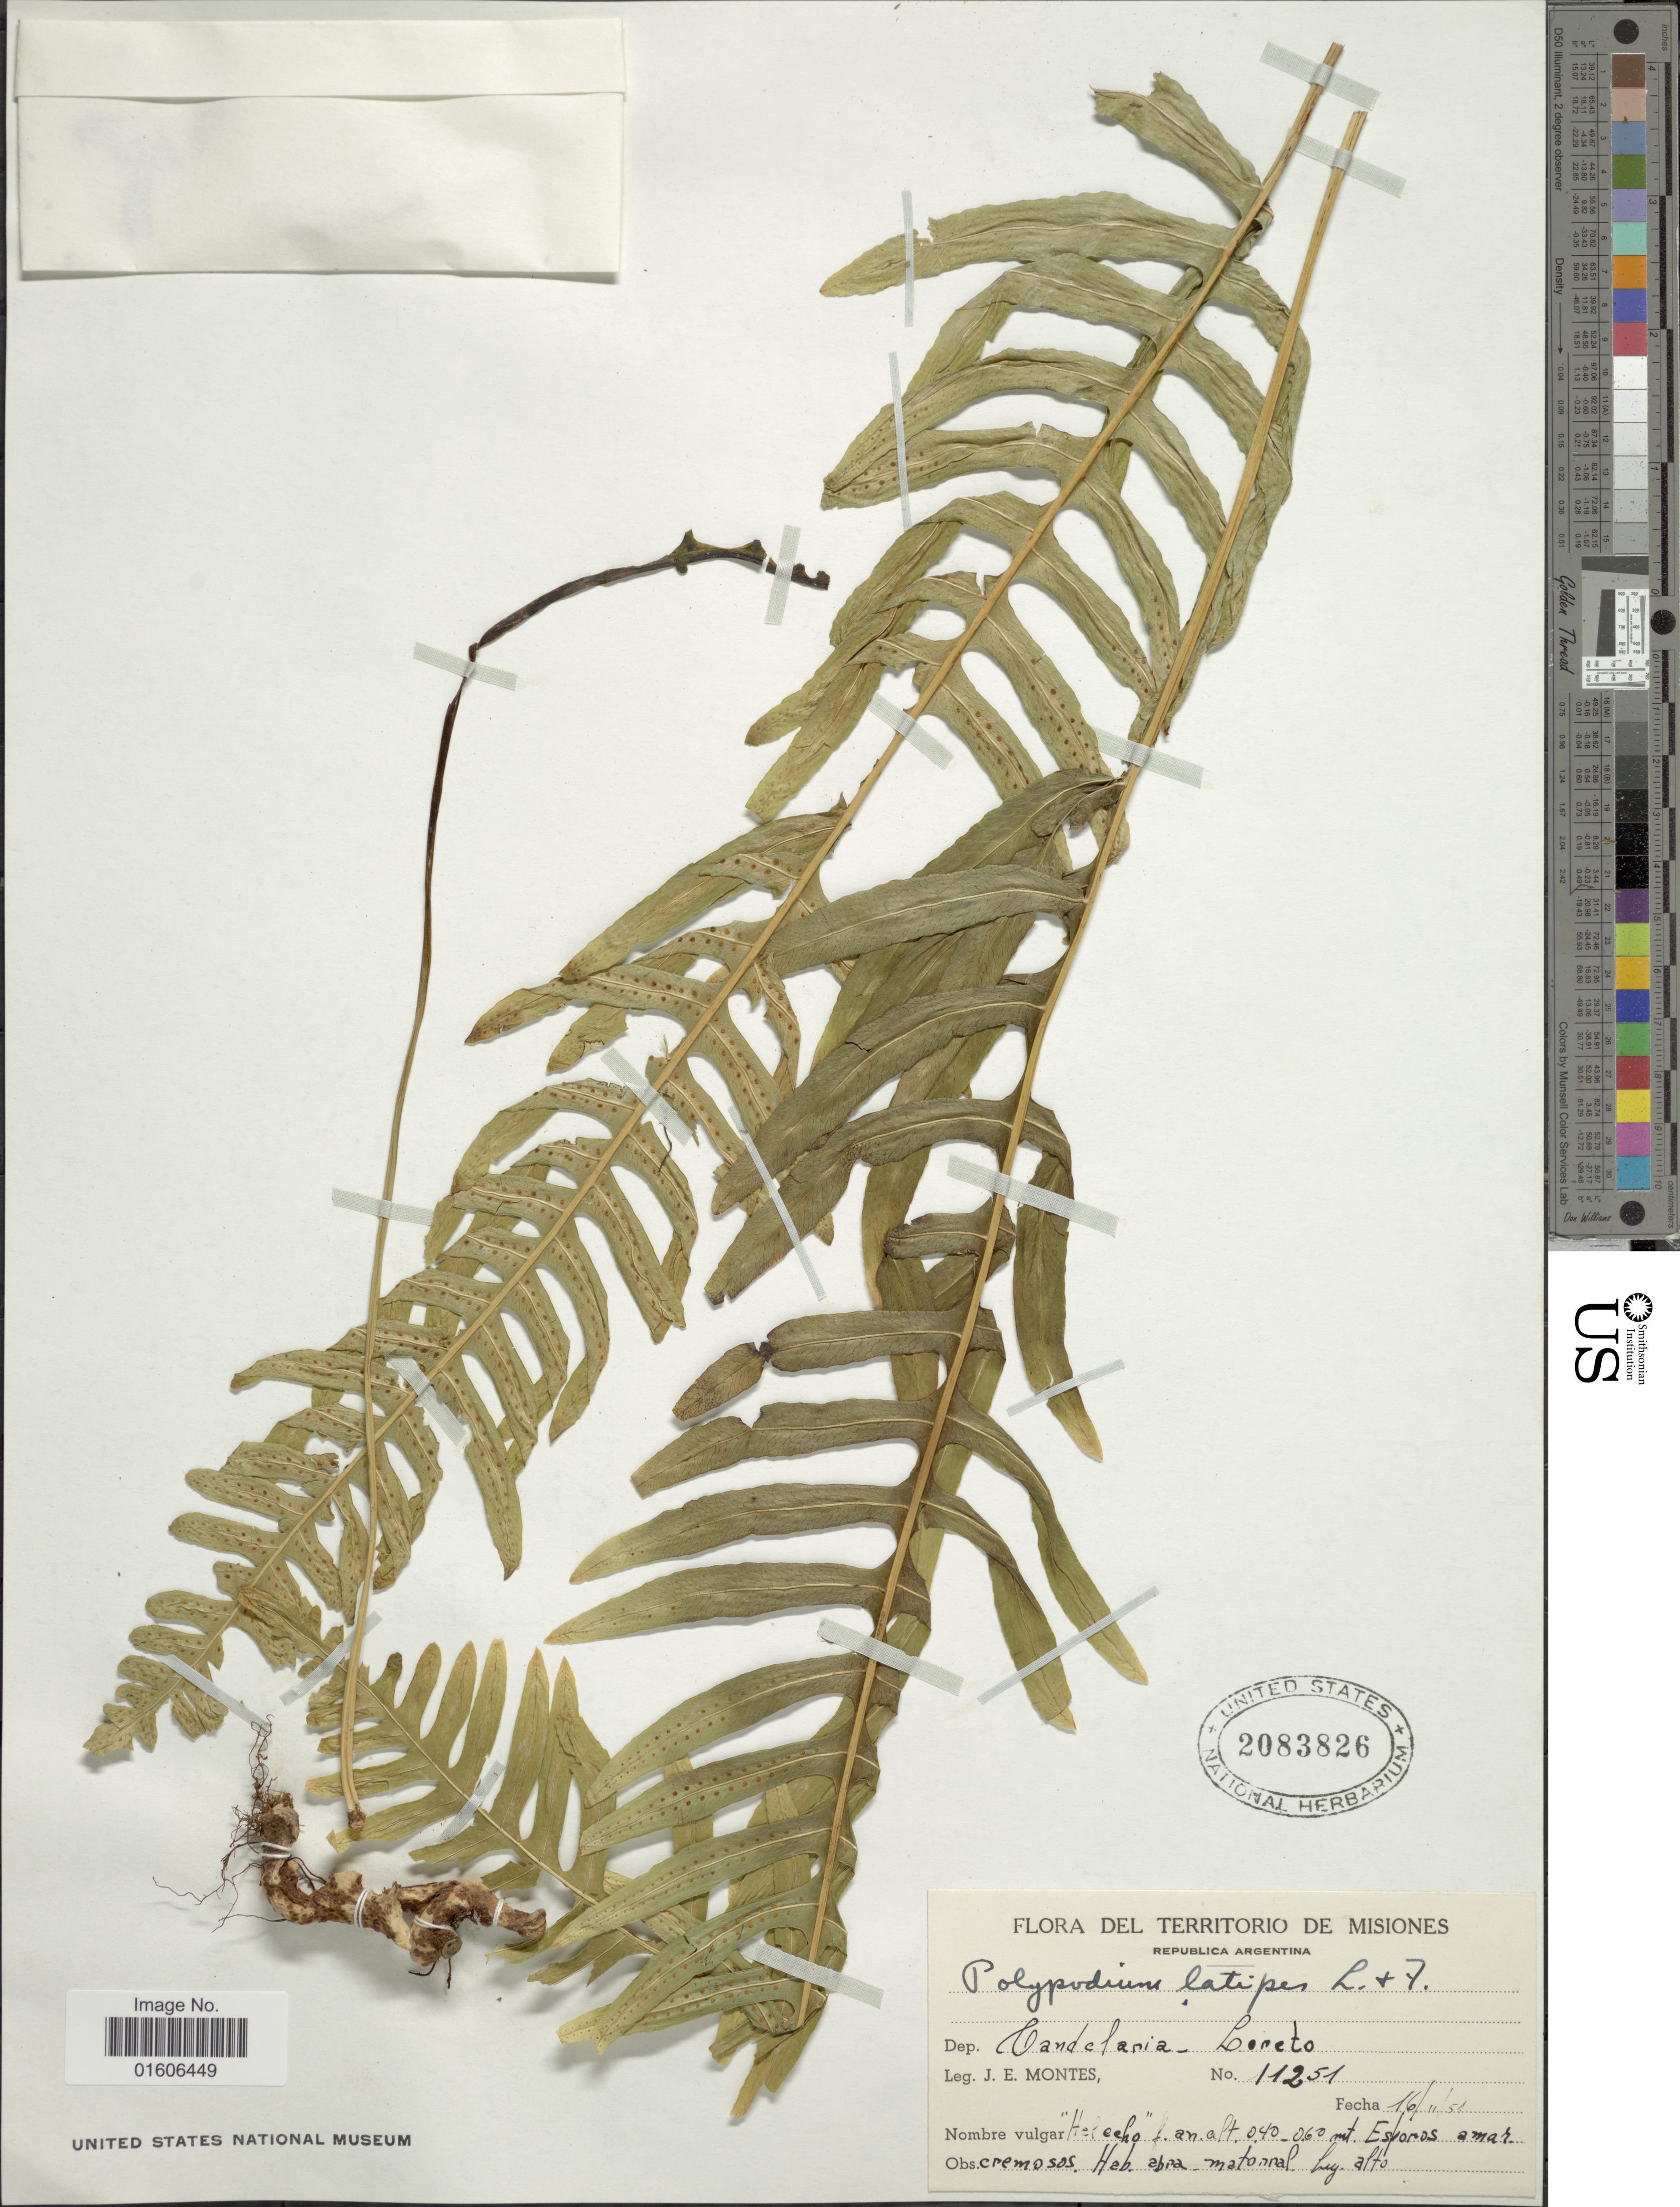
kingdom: Plantae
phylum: Tracheophyta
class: Polypodiopsida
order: Polypodiales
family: Polypodiaceae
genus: Serpocaulon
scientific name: Serpocaulon latipes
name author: (Langsd. & Fischer) A.R. Sm.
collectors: J. E. Montes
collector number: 11251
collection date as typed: Transcribed d/m/y: 16/11/51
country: Peru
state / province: Loreto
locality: Del territorio de Misiones. Dep. Candelaria - Loreto.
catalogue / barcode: US 2083826